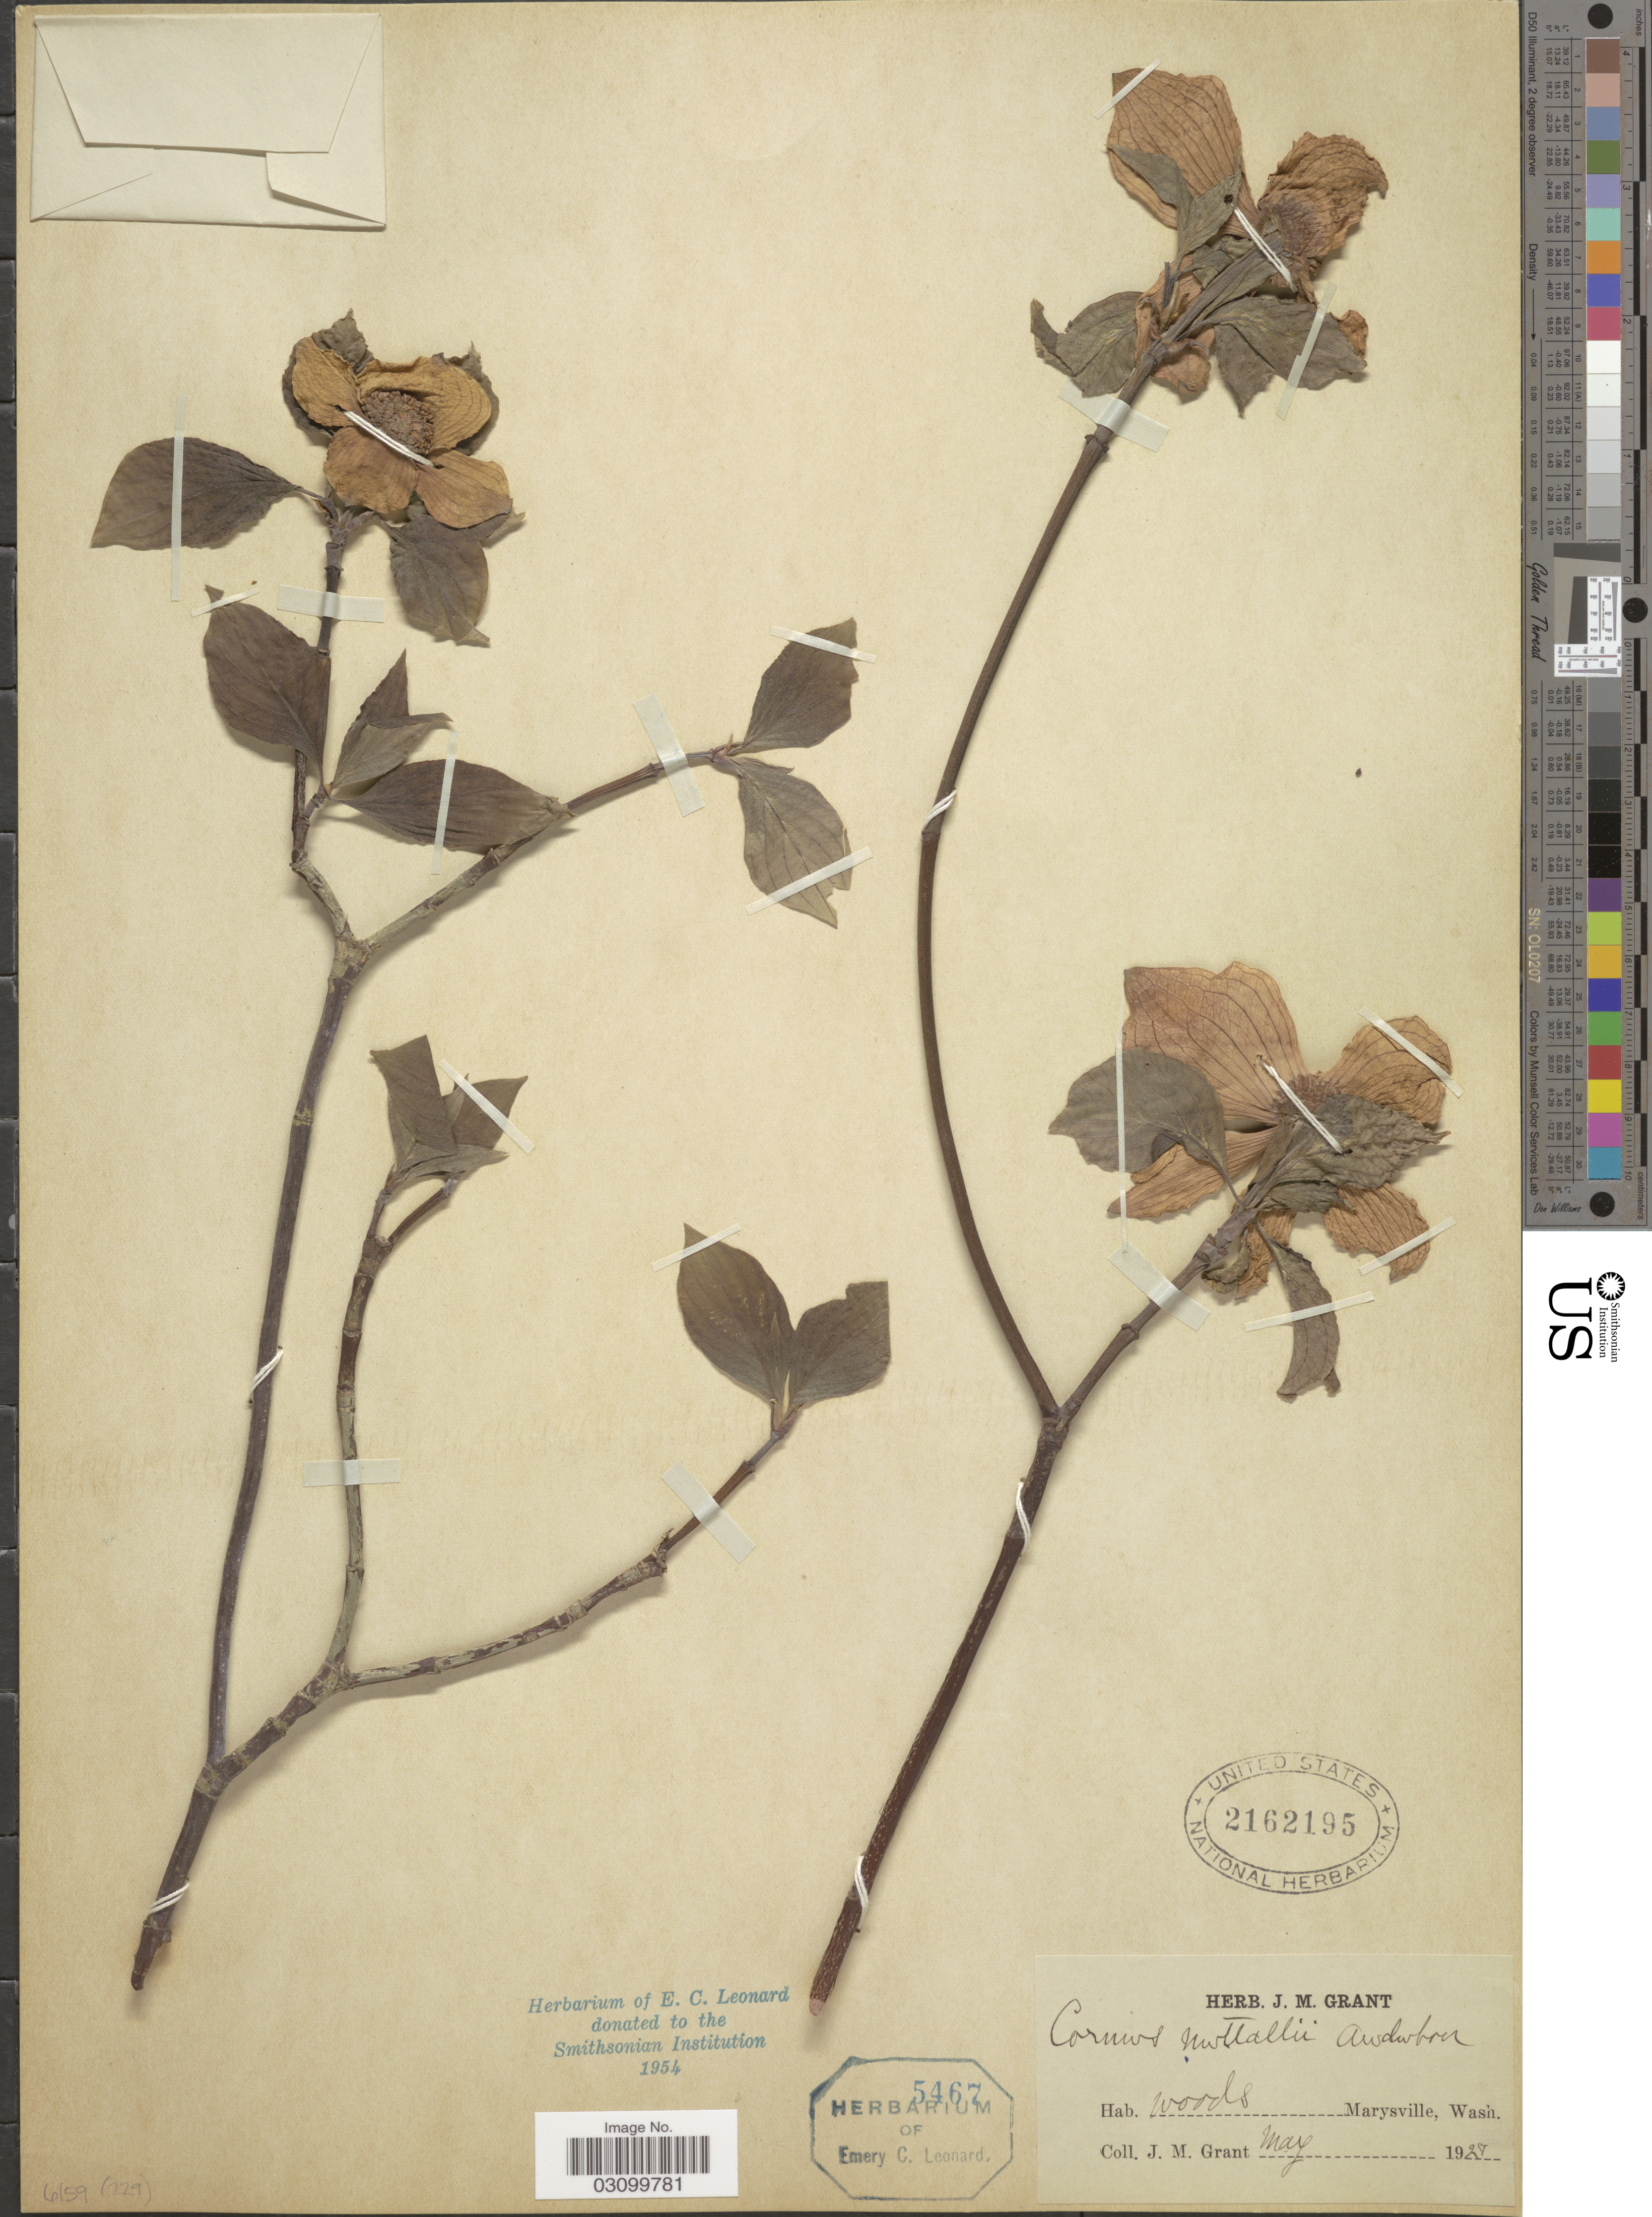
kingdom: Plantae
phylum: Tracheophyta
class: Magnoliopsida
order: Cornales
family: Cornaceae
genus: Cornus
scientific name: Cornus nuttallii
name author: Audubon ex Torr. & A. Gray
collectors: J. M. Grant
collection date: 1927-05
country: United States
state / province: Washington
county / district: Snohomish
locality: Marysville.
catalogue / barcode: US 2162195